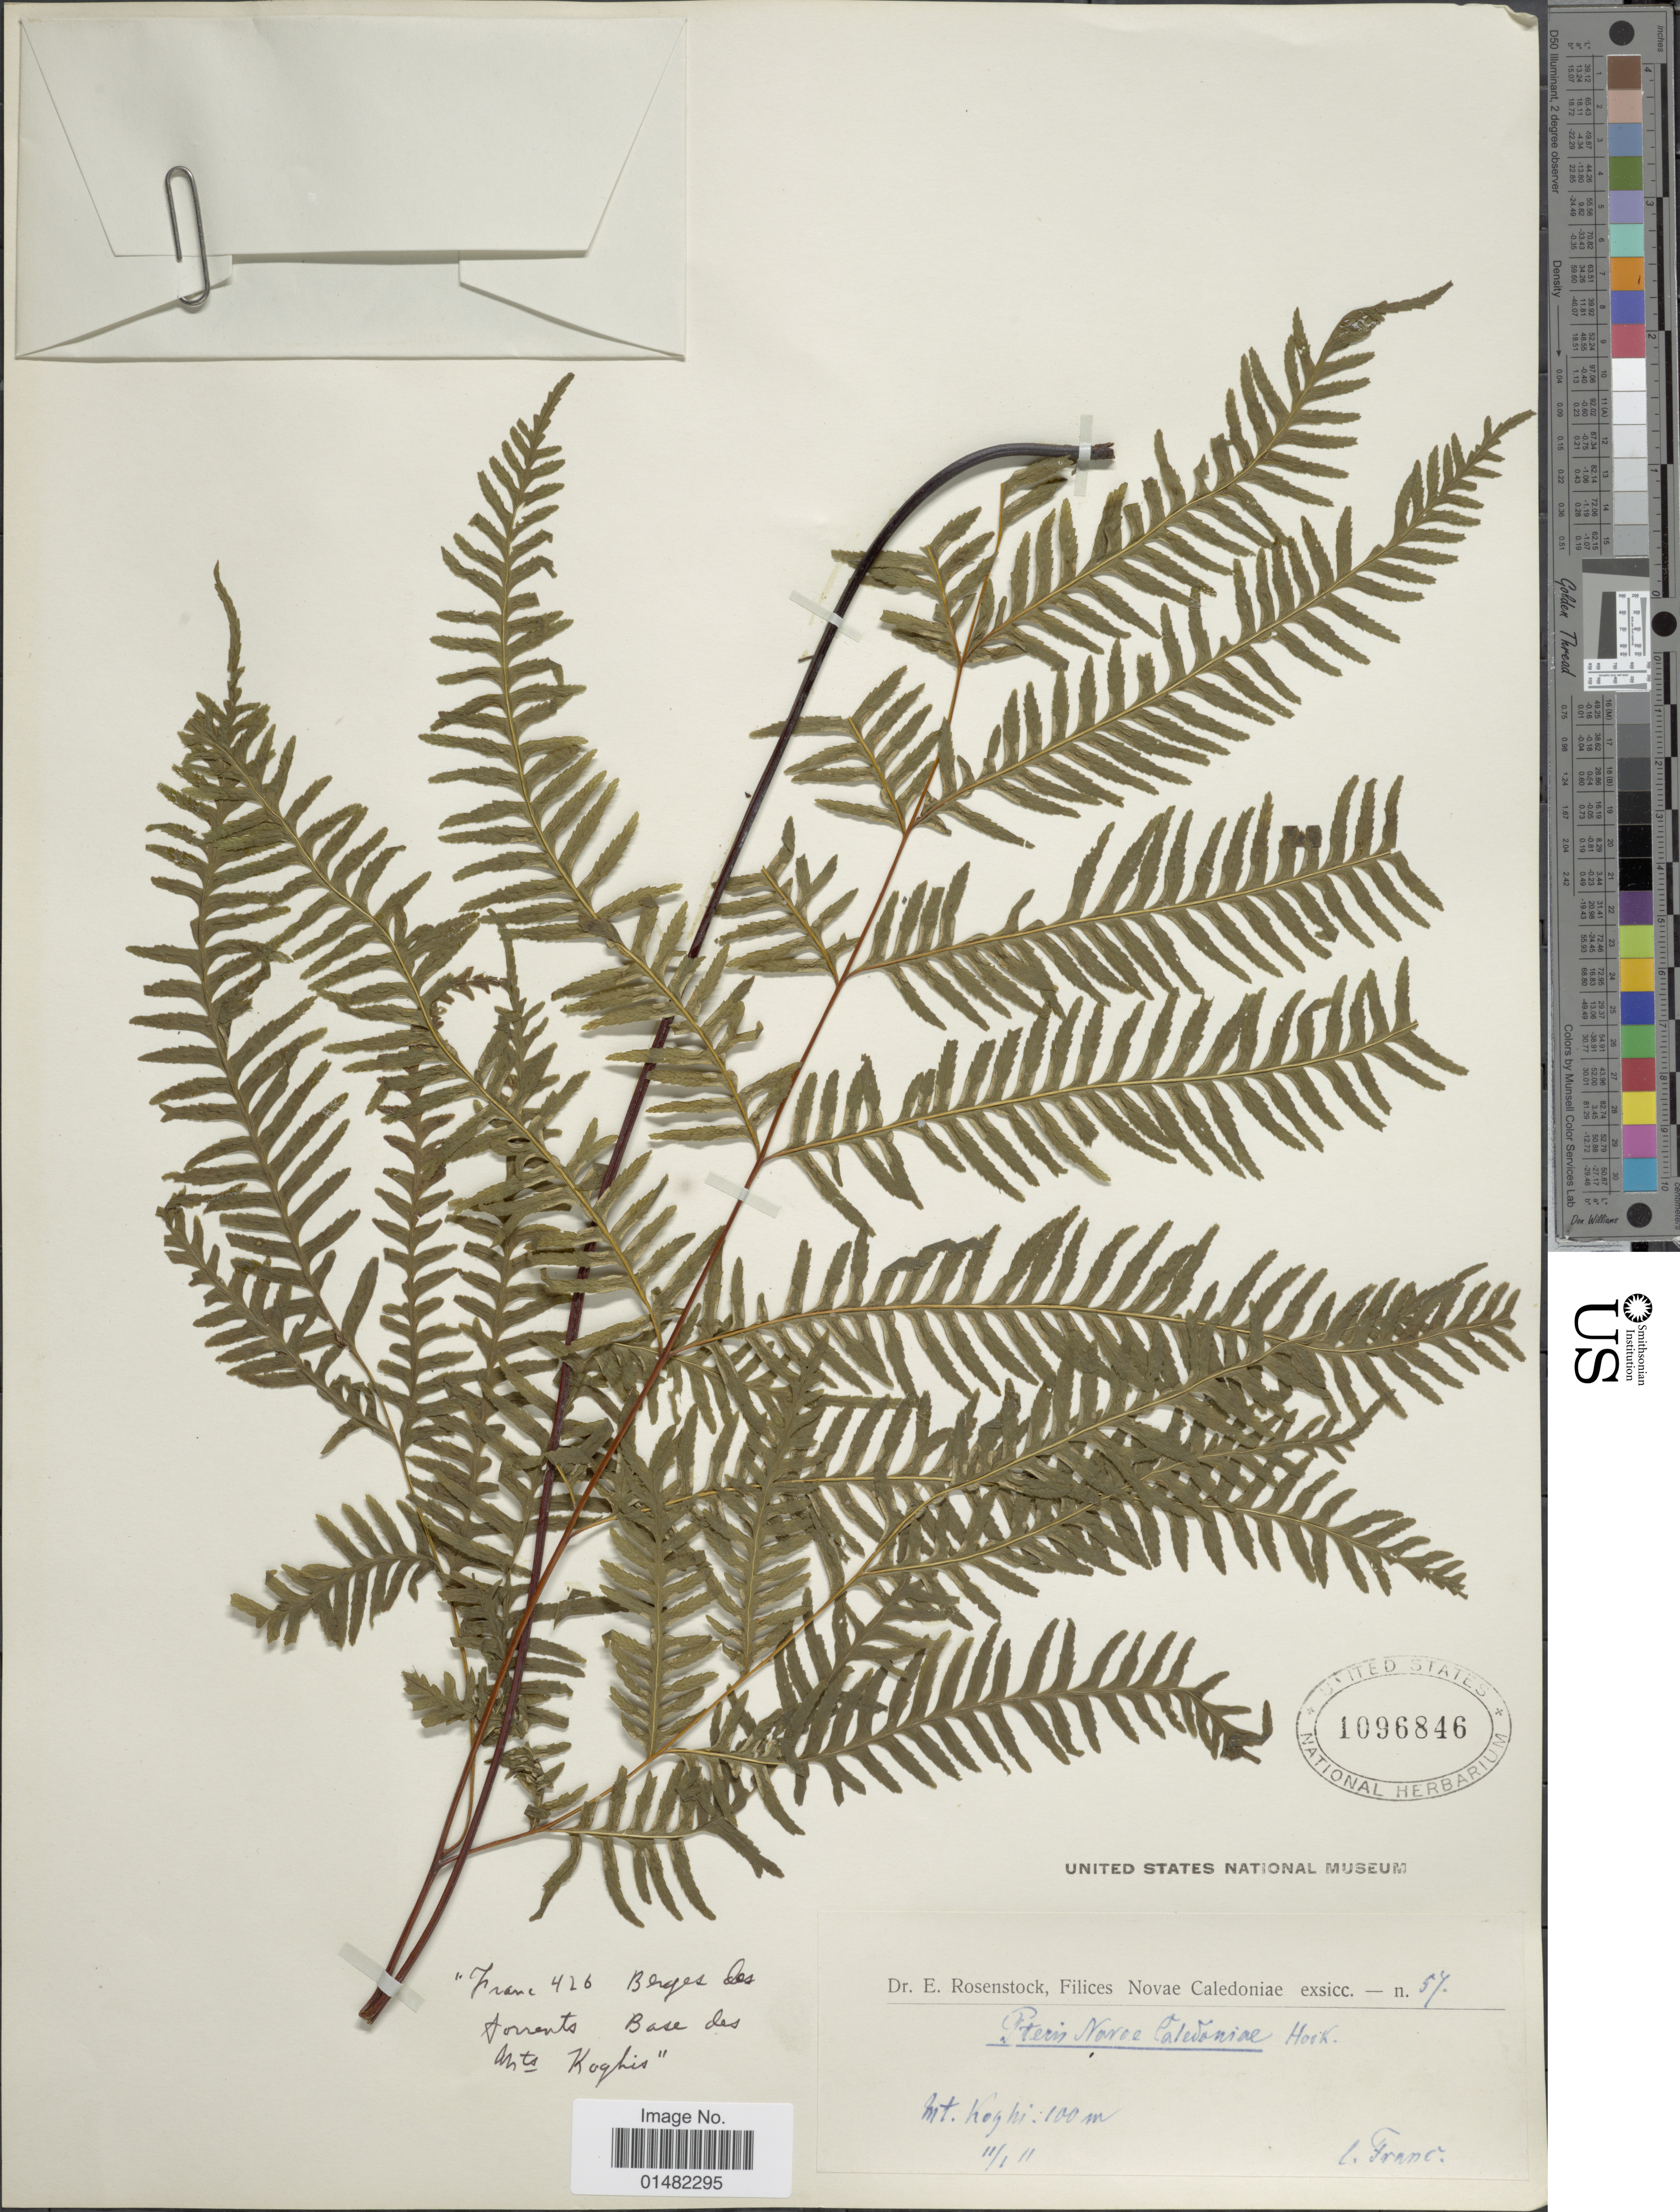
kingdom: Plantae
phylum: Tracheophyta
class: Polypodiopsida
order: Polypodiales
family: Pteridaceae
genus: Pteris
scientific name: Pteris novae-caledoniae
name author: Hook.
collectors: I. Franc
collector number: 57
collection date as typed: Transcribed d/m/y: 11/1/11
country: New Caledonia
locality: Mt. Koghi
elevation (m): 100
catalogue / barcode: US 1096846